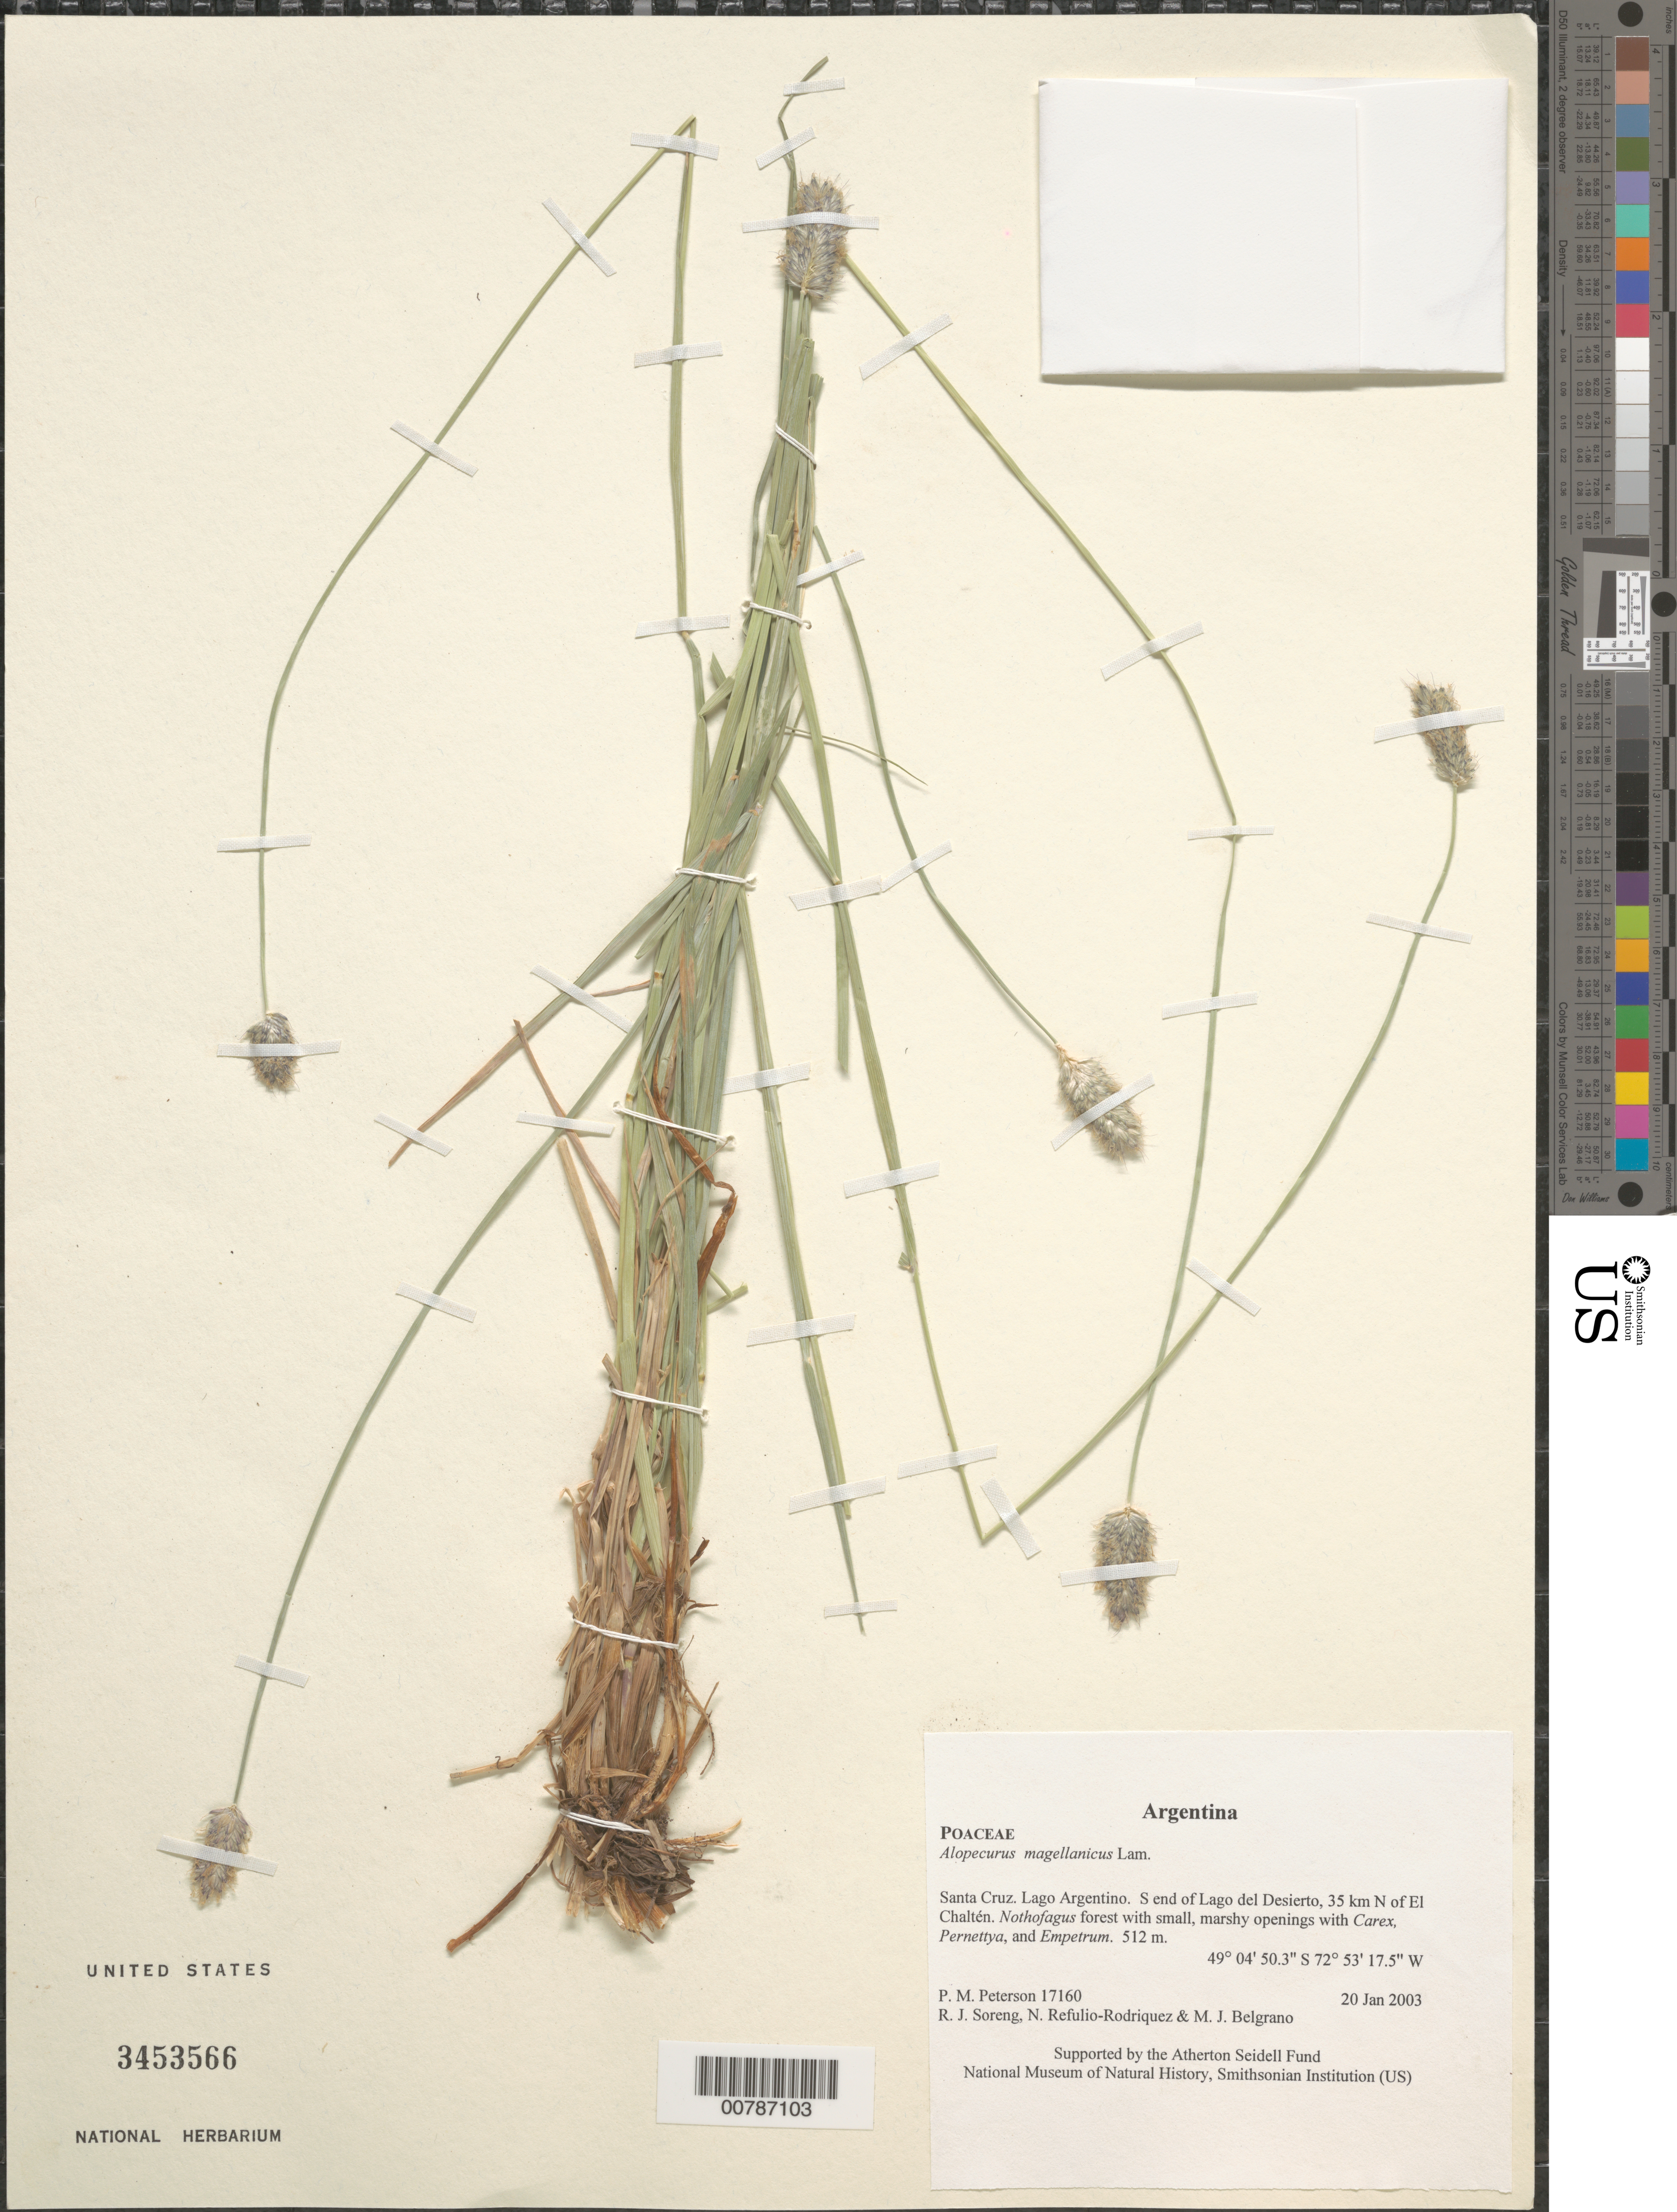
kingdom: Plantae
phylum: Tracheophyta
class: Liliopsida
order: Poales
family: Poaceae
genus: Alopecurus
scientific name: Alopecurus magellanicus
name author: Lam.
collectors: P. M. Peterson, R. J. Soreng, N. Refulio-Rodríguez & M. Belgrano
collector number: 17160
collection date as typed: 20 Jan 2003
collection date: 2003-01-20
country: Argentina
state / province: Santa Cruz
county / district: Lago Argentino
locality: S end of Lago del Desierto, 35 km N of El Chaltén. Nothofagus forest with small, marshy openings with Carex, Pernettya, and Empetrum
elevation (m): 512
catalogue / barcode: US 3453566